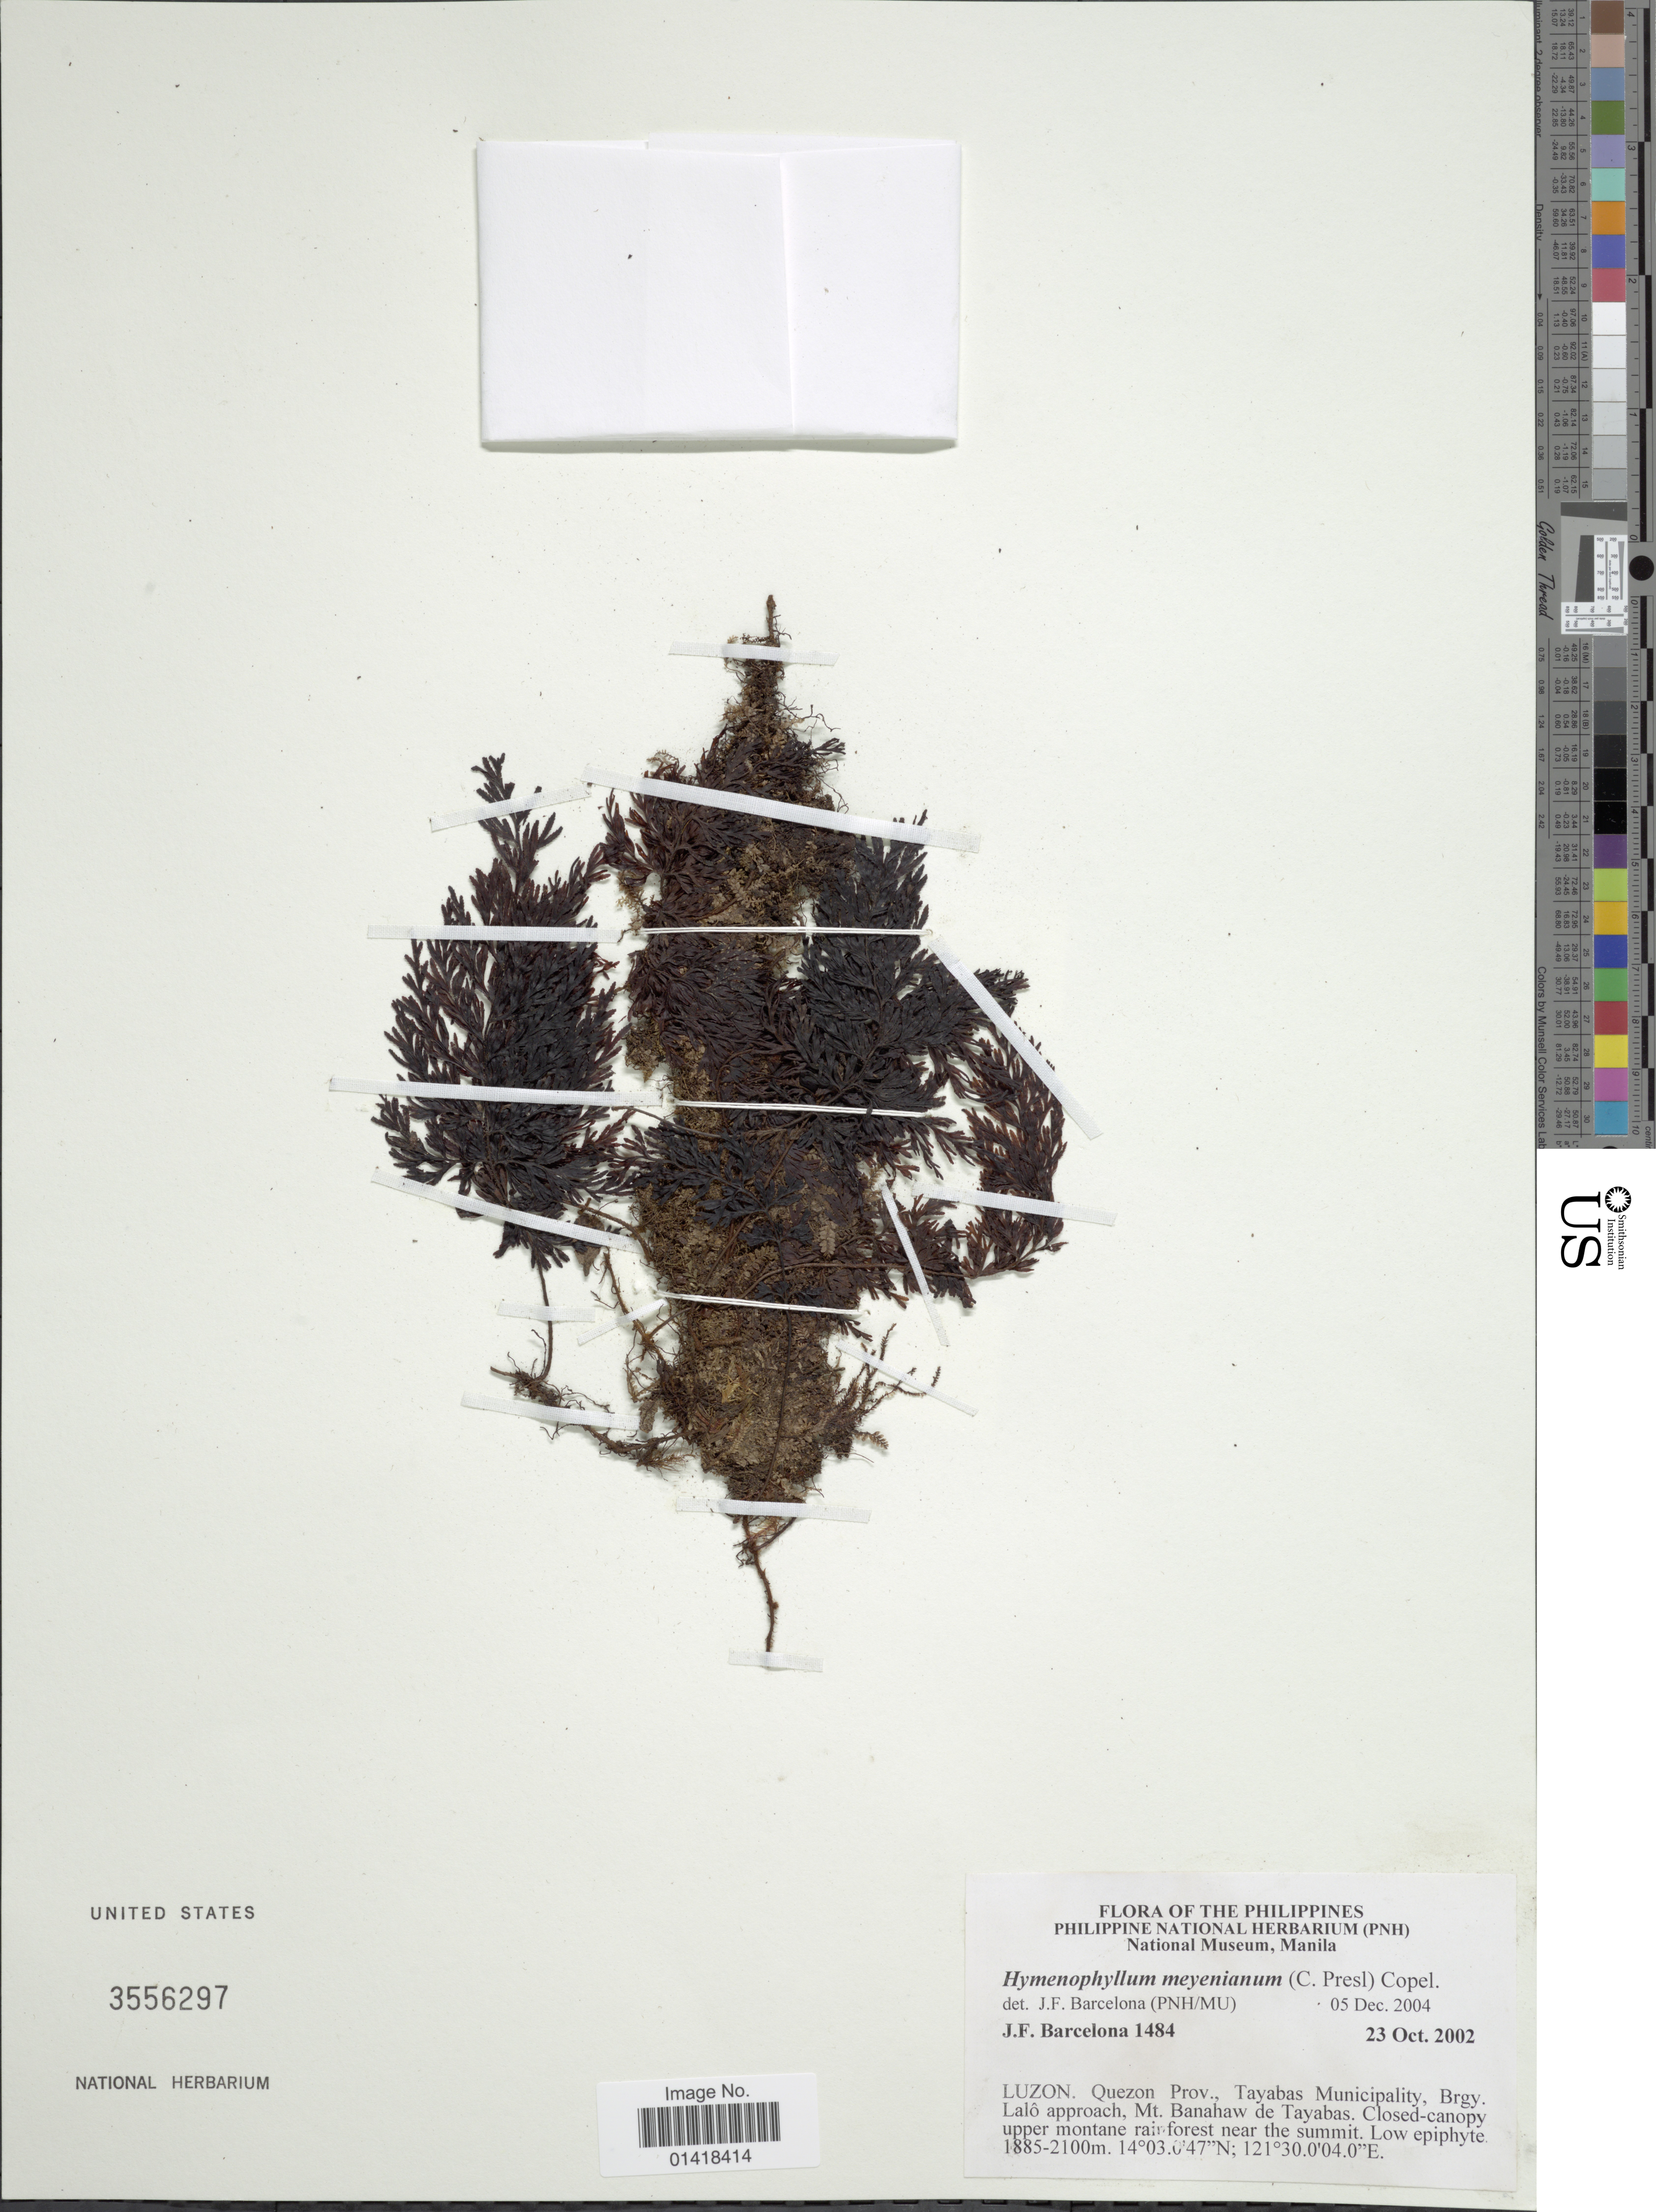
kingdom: Plantae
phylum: Tracheophyta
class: Polypodiopsida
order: Hymenophyllales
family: Hymenophyllaceae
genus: Hymenophyllum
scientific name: Hymenophyllum meyenianum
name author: (C. Presl) Copel.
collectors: J. F. Barcelona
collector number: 1484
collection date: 2002-10-23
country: Philippines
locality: The Philippines. Luzon. Quezon Prov., Tayabas Municipality, Brgy. Lalo approach, Mt. Banahaw de Tayabas. Closed-canopy uoper montane rainforest near the summit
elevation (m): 1885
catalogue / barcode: US 3556297